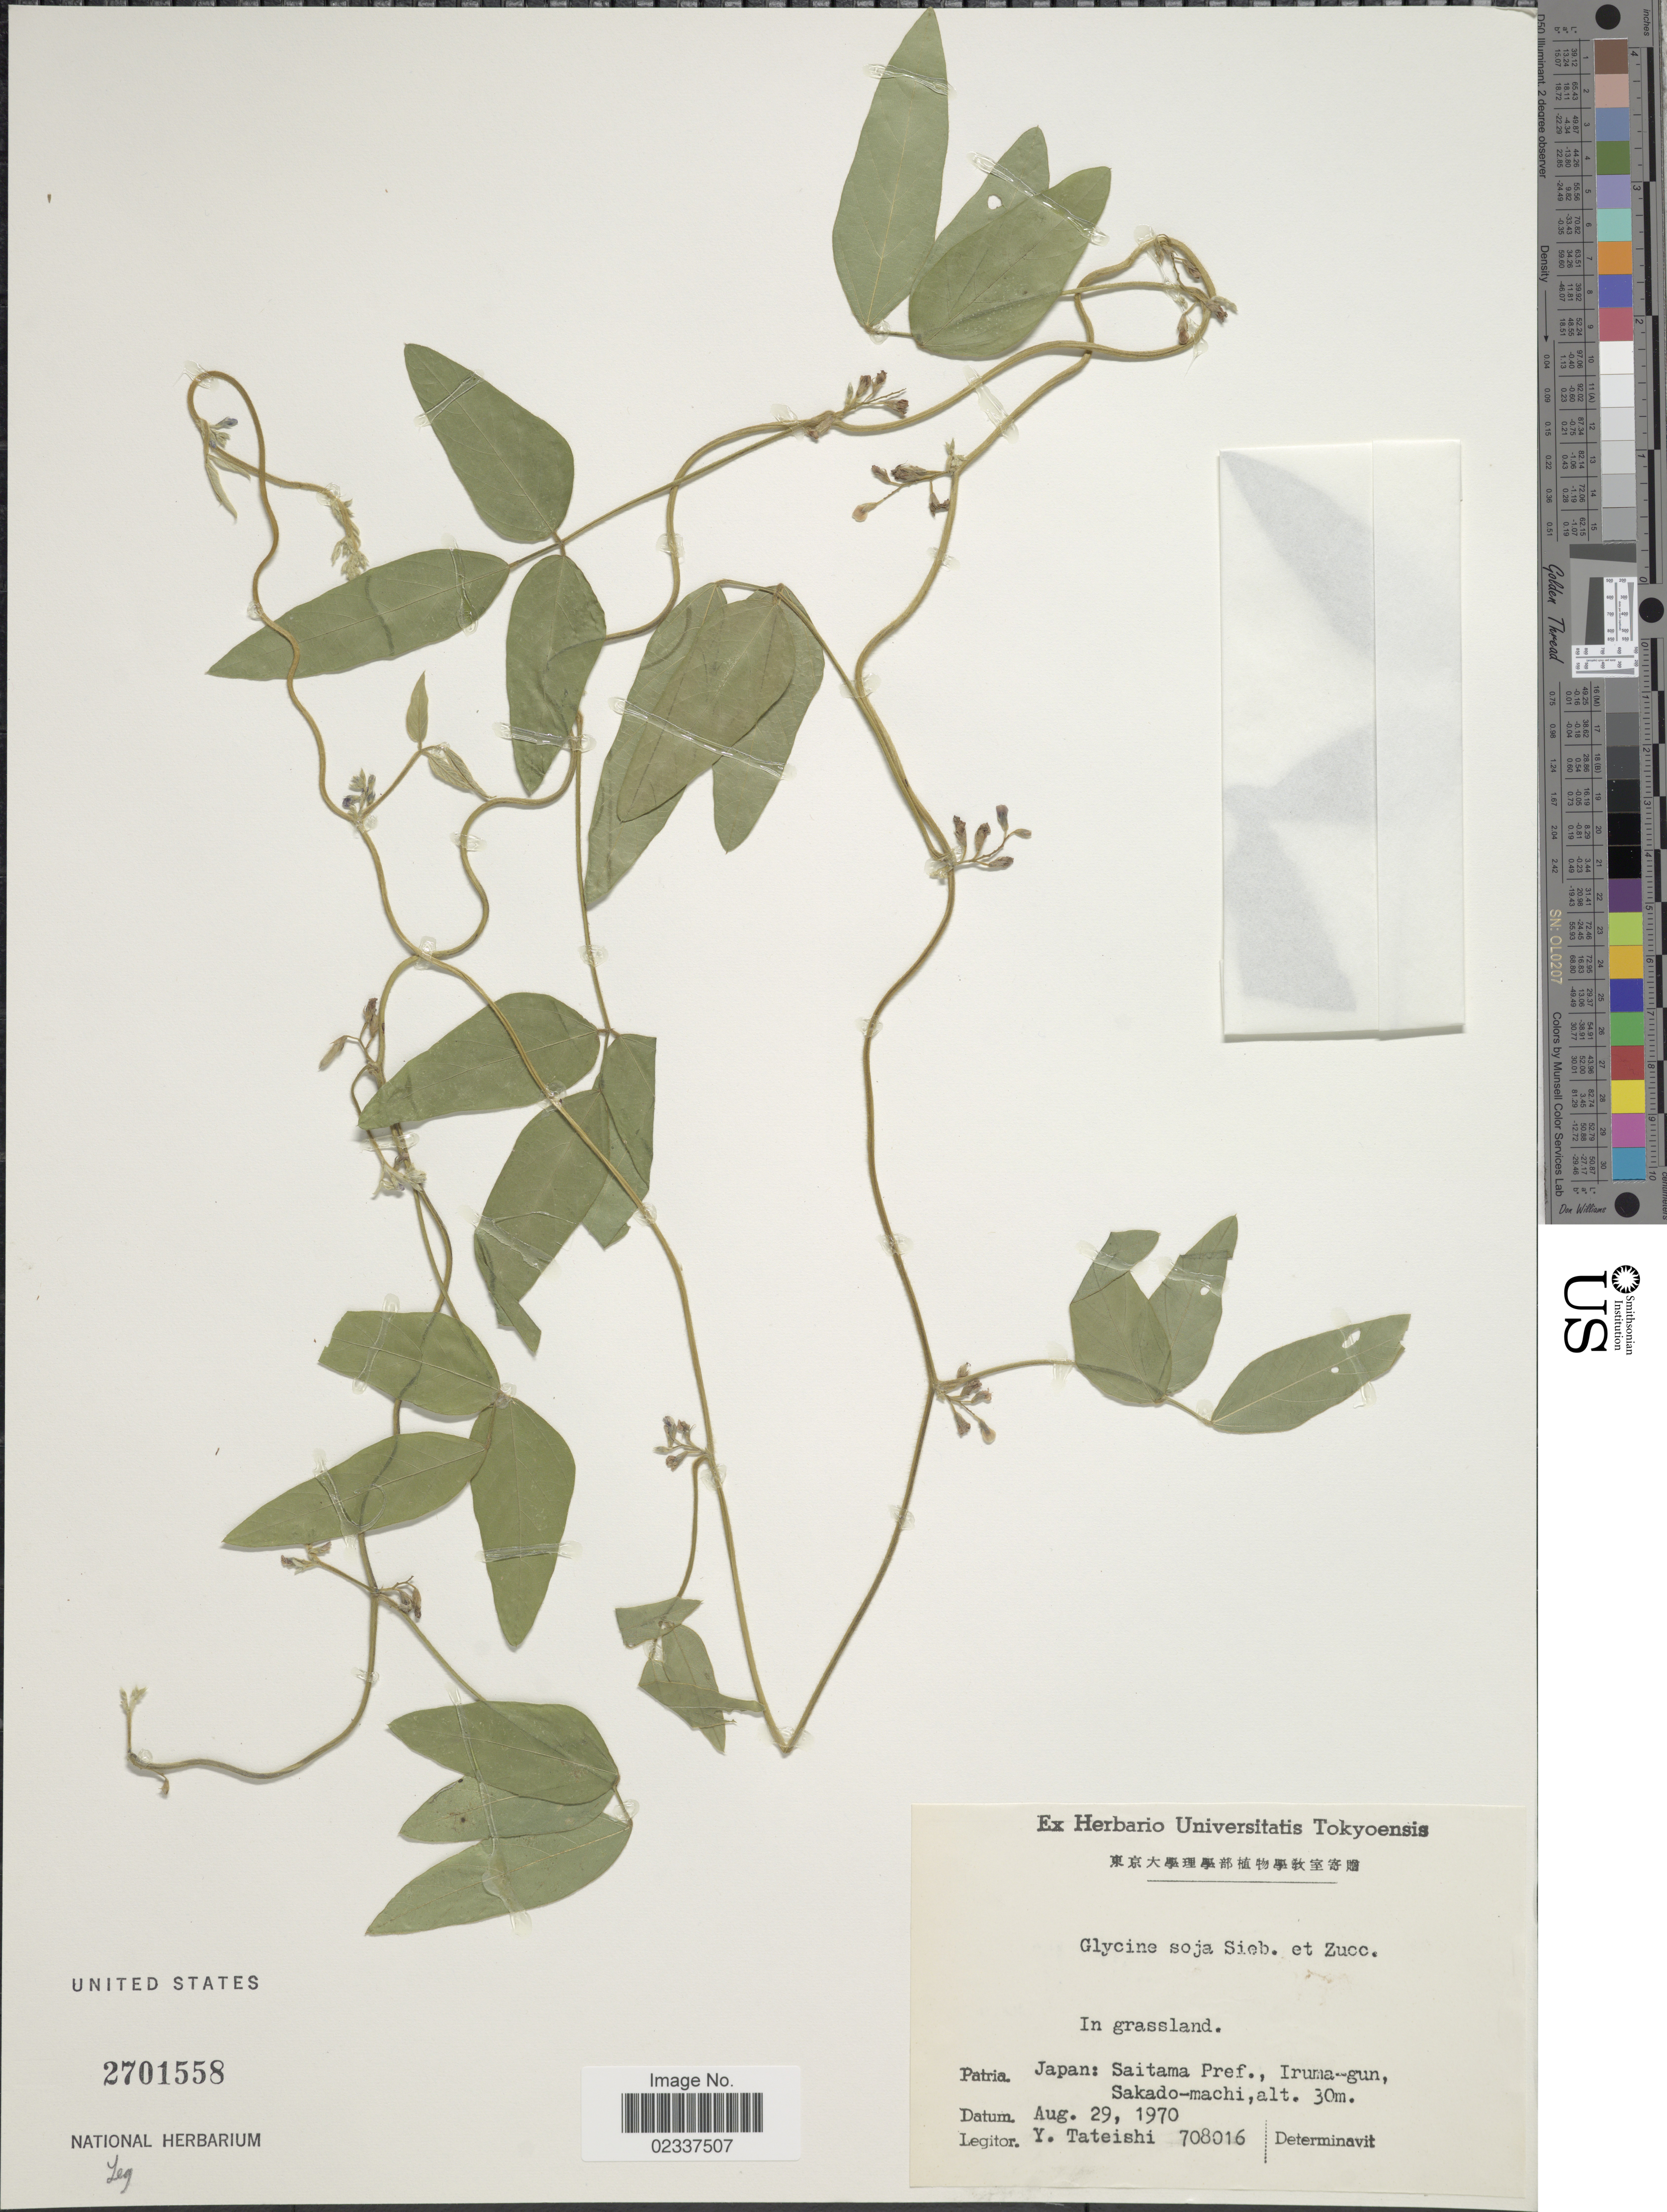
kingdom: Plantae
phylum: Tracheophyta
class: Magnoliopsida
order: Fabales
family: Fabaceae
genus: Glycine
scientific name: Glycine soja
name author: Siebold & Zucc.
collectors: Y. Tateishi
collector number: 708016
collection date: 1970-08-29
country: Japan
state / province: Saitama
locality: Iruma-gun, Sakado-machi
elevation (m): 30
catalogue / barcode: US 2701558